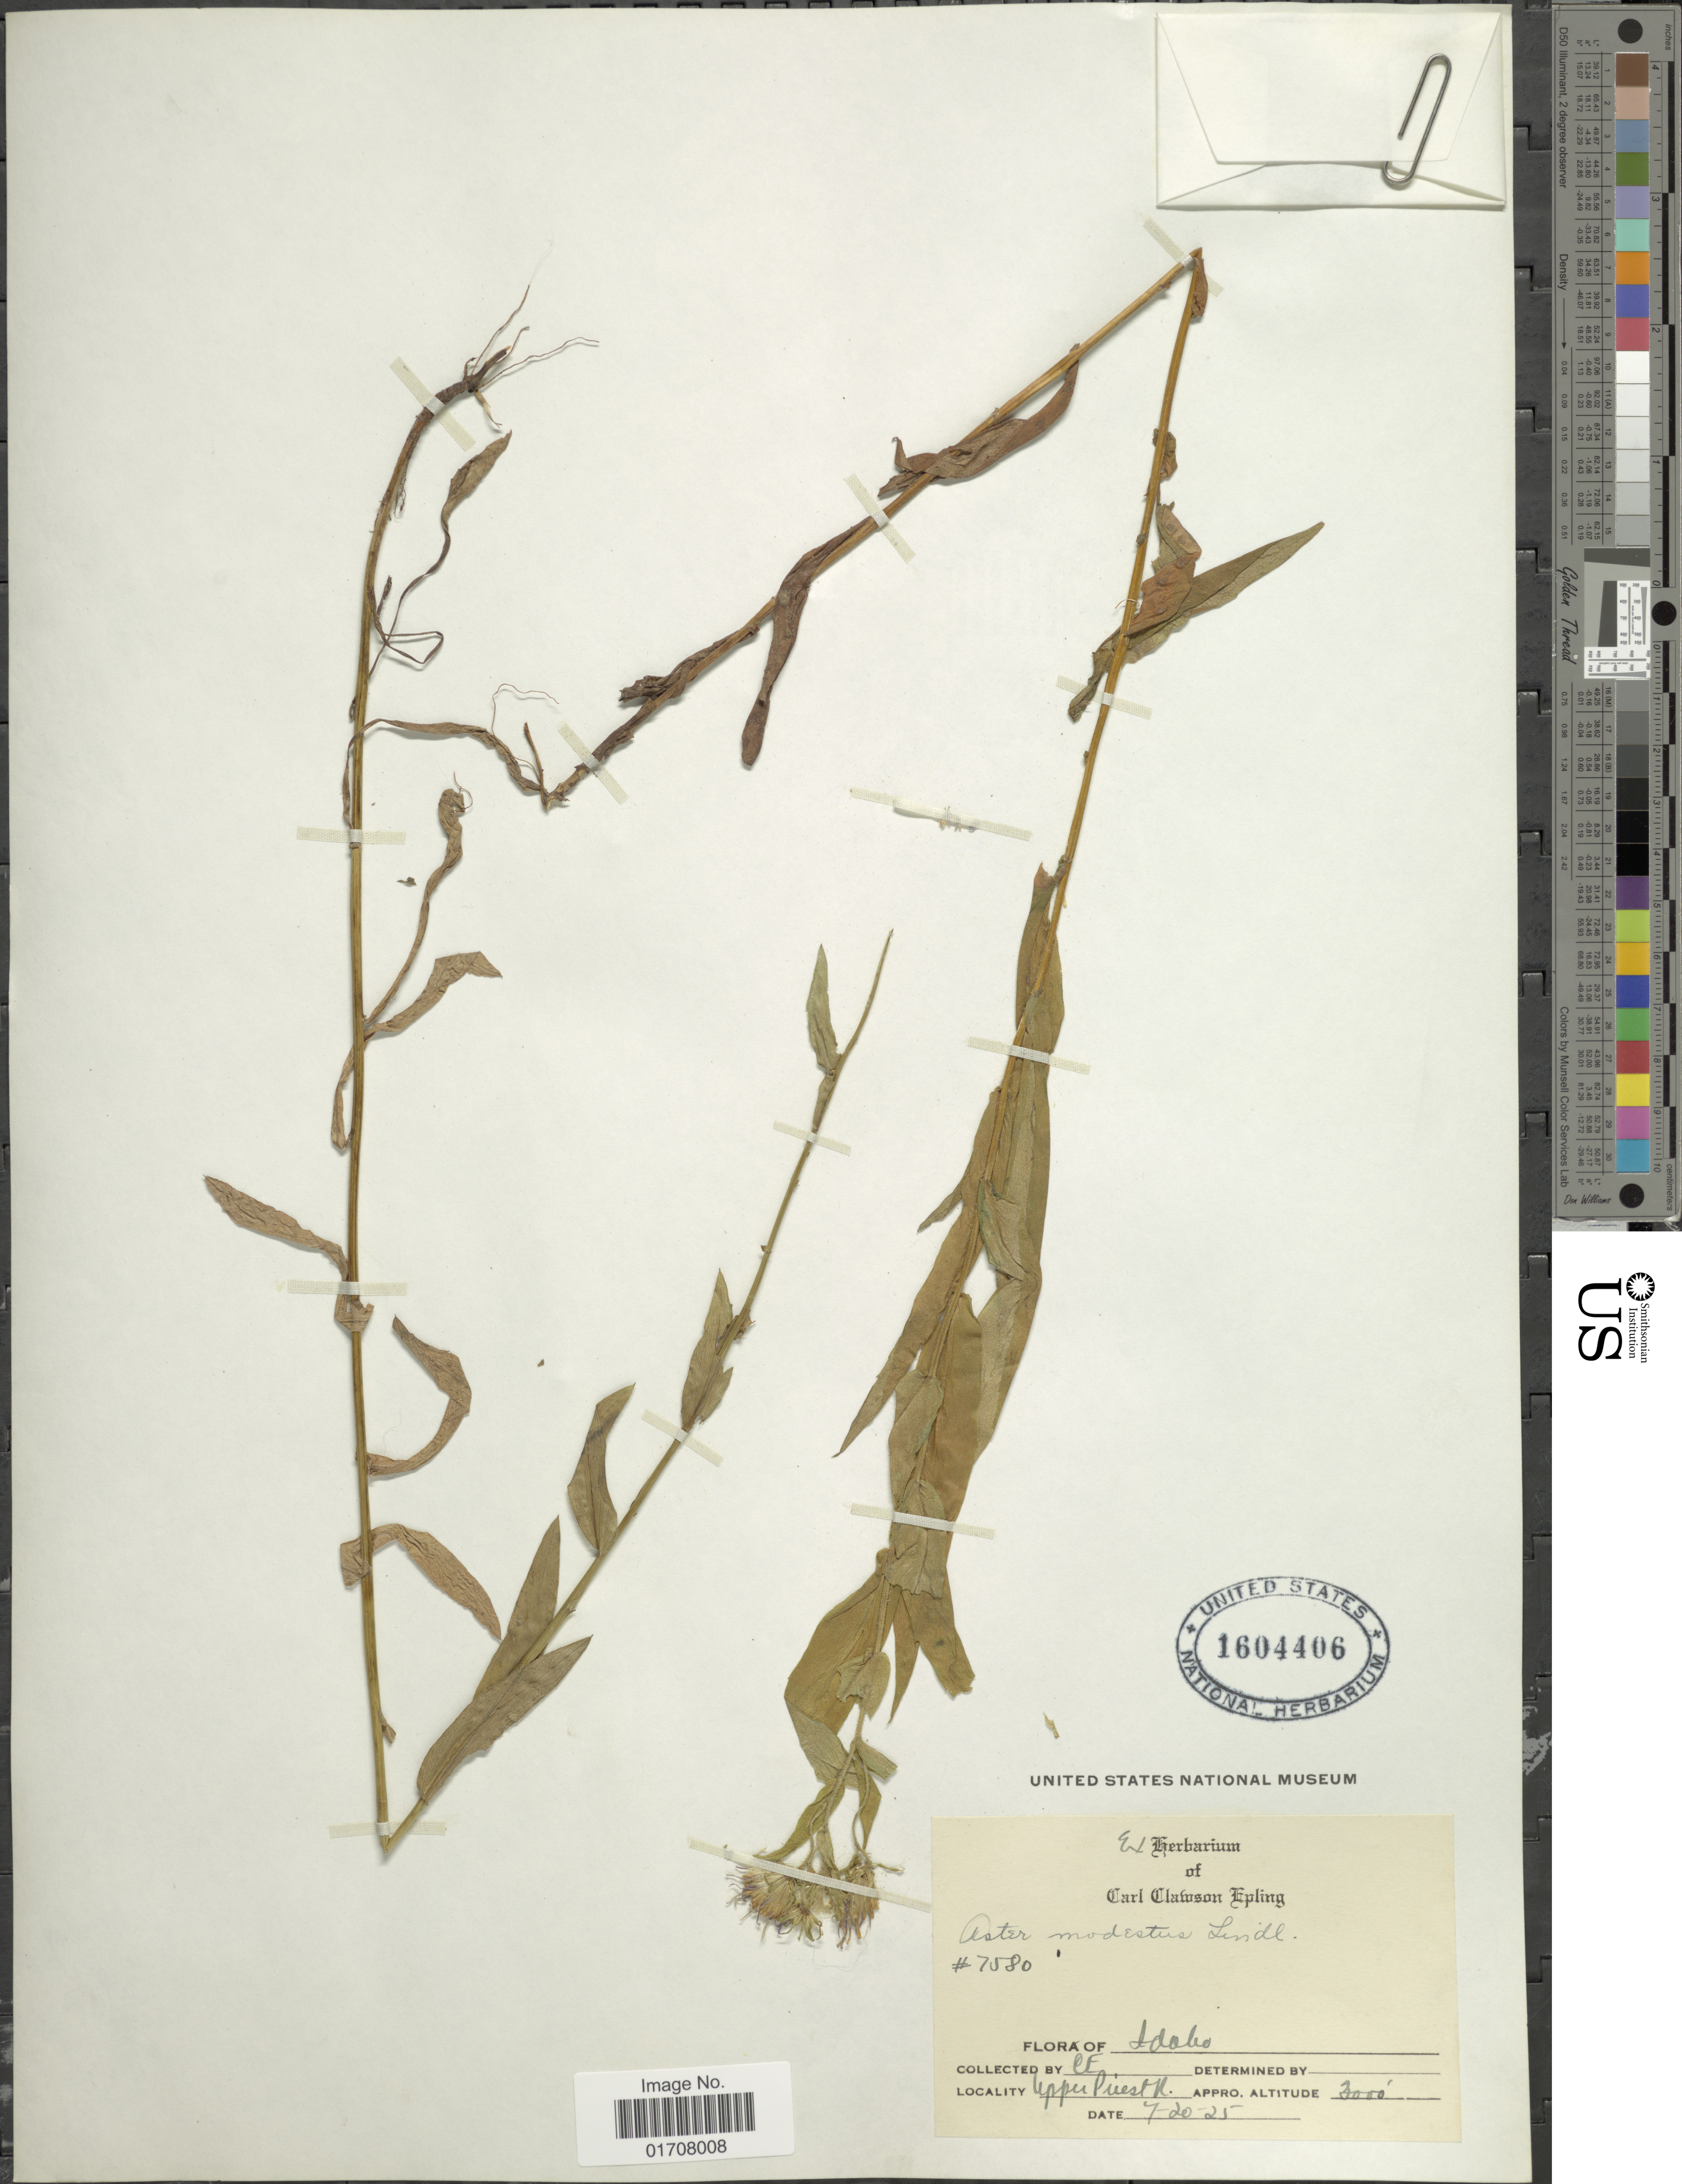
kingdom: Plantae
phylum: Tracheophyta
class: Magnoliopsida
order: Asterales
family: Asteraceae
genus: Canadanthus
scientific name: Canadanthus modestus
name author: (Lindl.) G.L. Nesom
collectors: C. C. Epling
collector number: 7580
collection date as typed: Transcribed d/m/y: 20/7/25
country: United States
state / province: Idaho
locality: Upper Priest R.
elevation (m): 914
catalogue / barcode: US 1604406